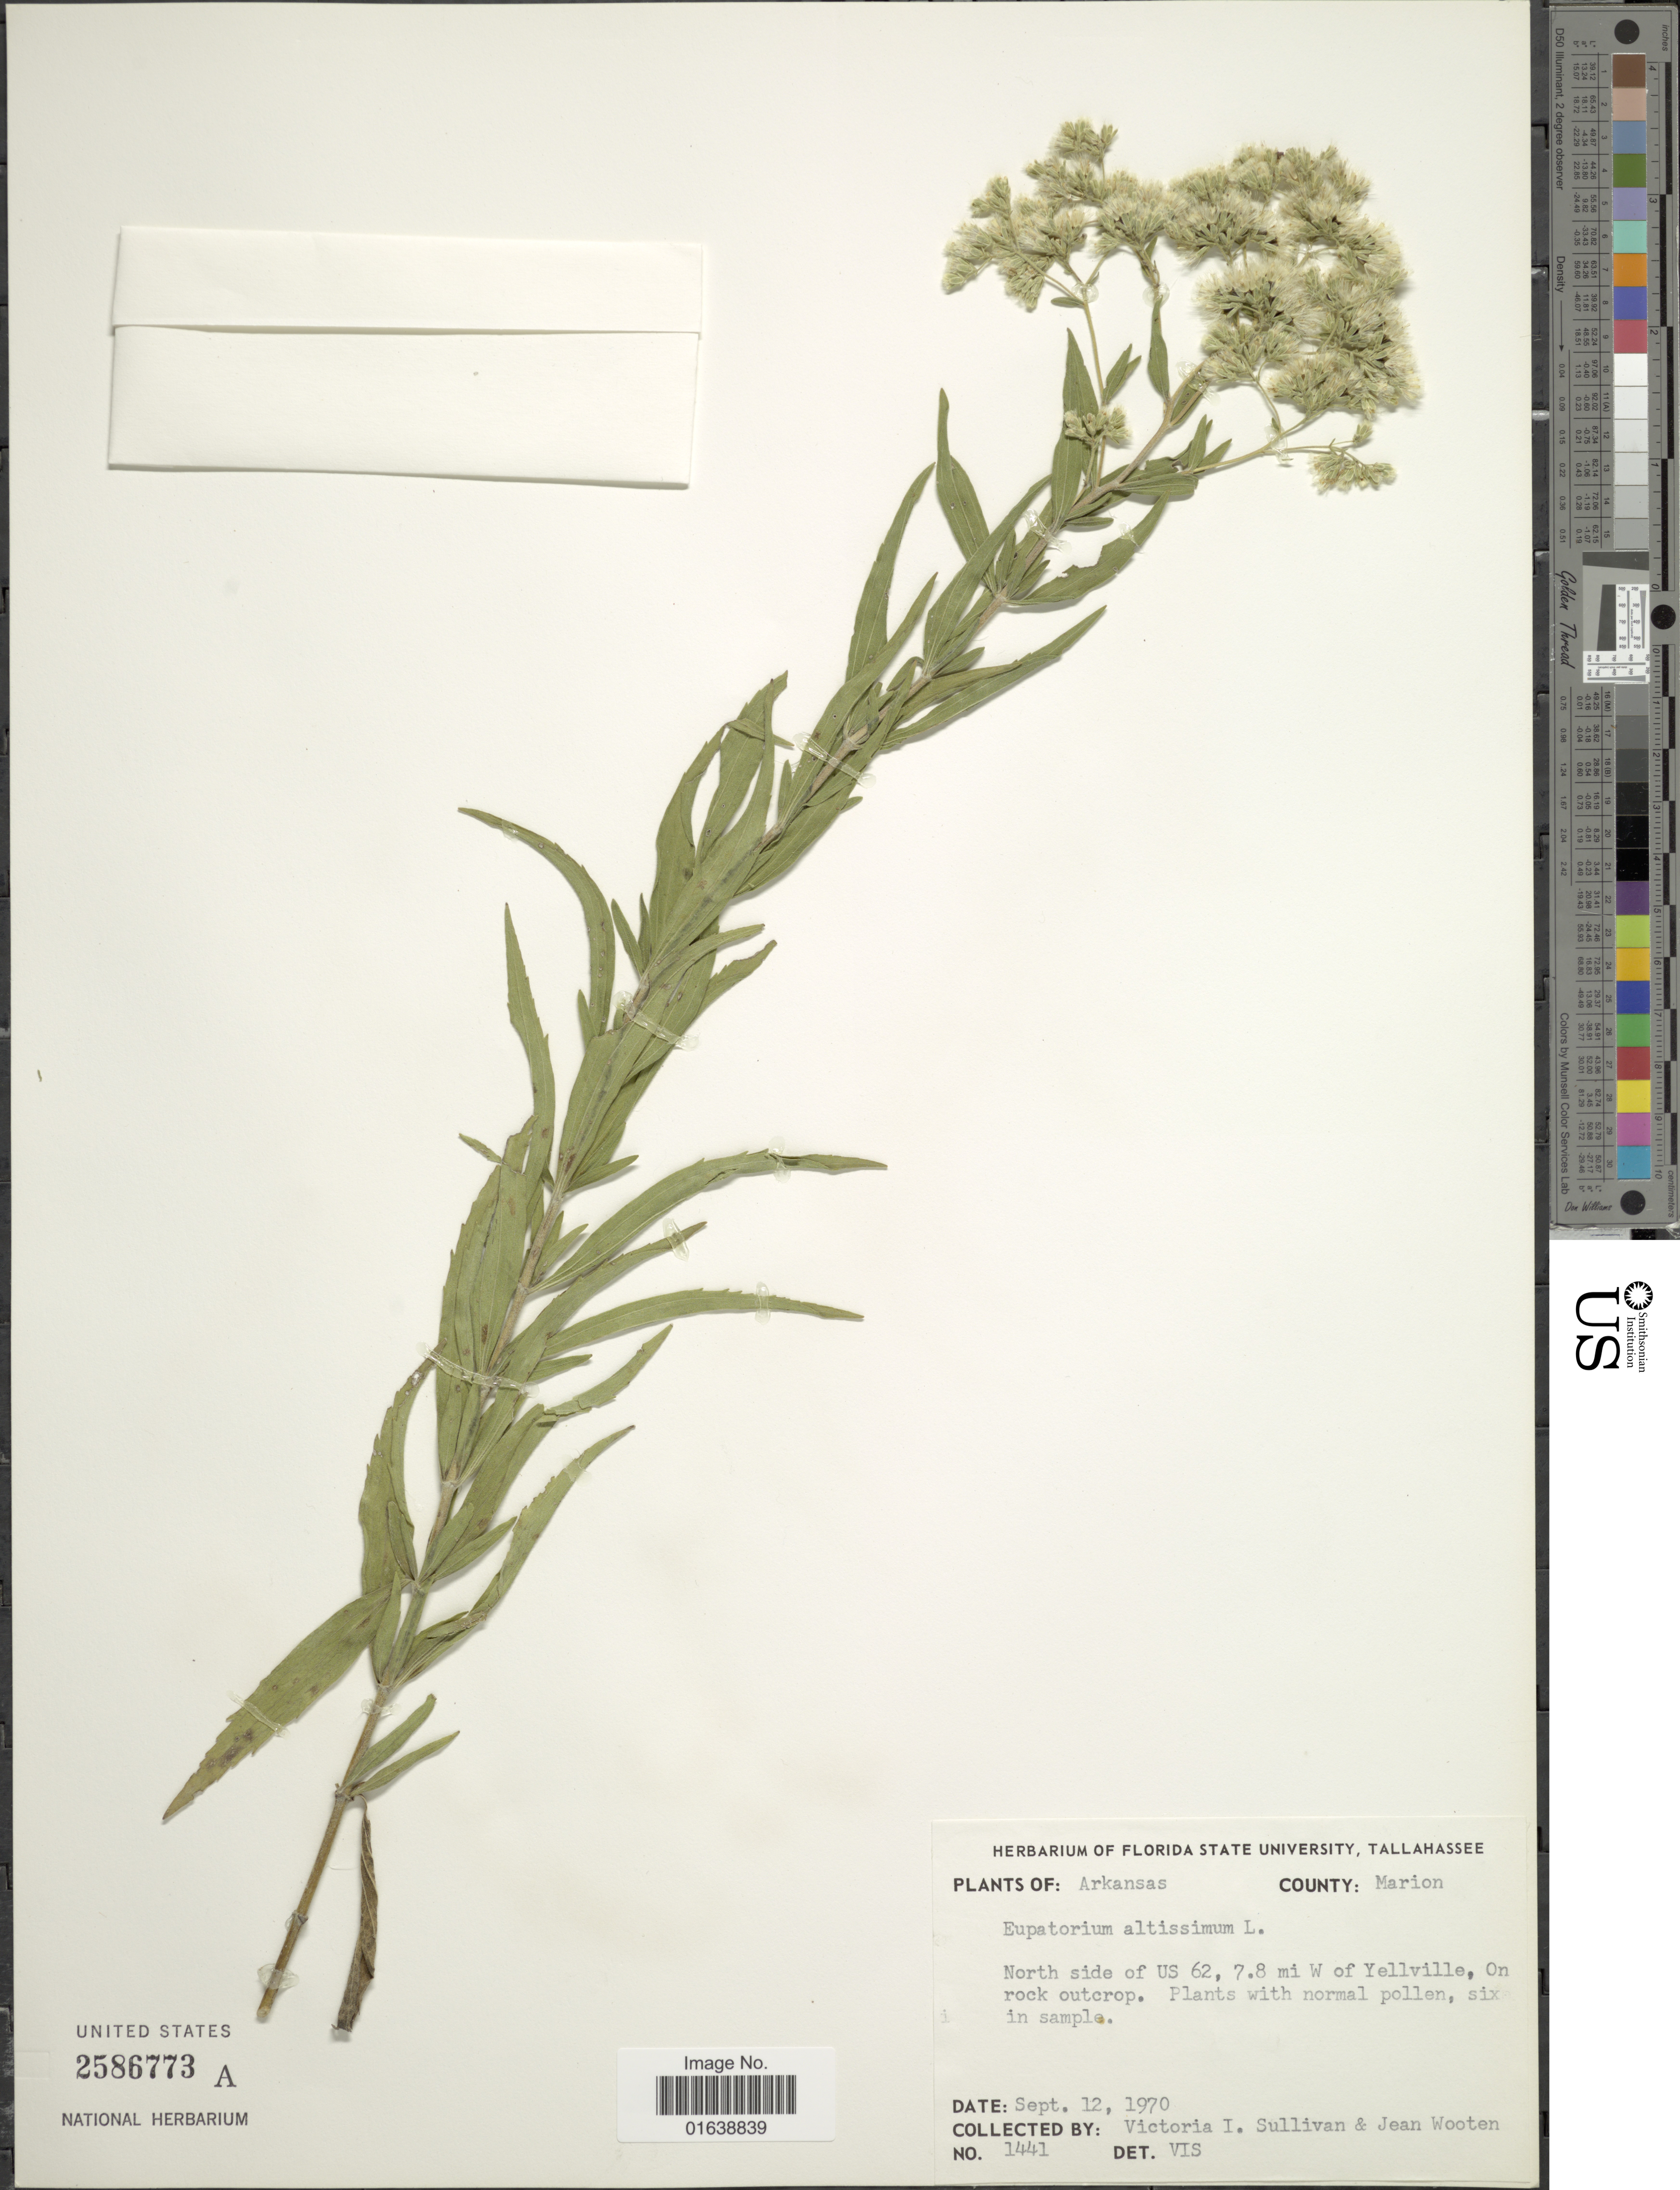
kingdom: Plantae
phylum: Tracheophyta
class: Magnoliopsida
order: Asterales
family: Asteraceae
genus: Eupatorium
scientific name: Eupatorium altissimum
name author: L.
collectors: V. Sullivan & J. Wooten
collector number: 1441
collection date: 1970-09-12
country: United States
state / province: Arkansas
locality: Arkansas. County: Marion. North side of US 62, 7.8 mi W of Yellville, On rock outcrop.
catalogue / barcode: US 2586773A